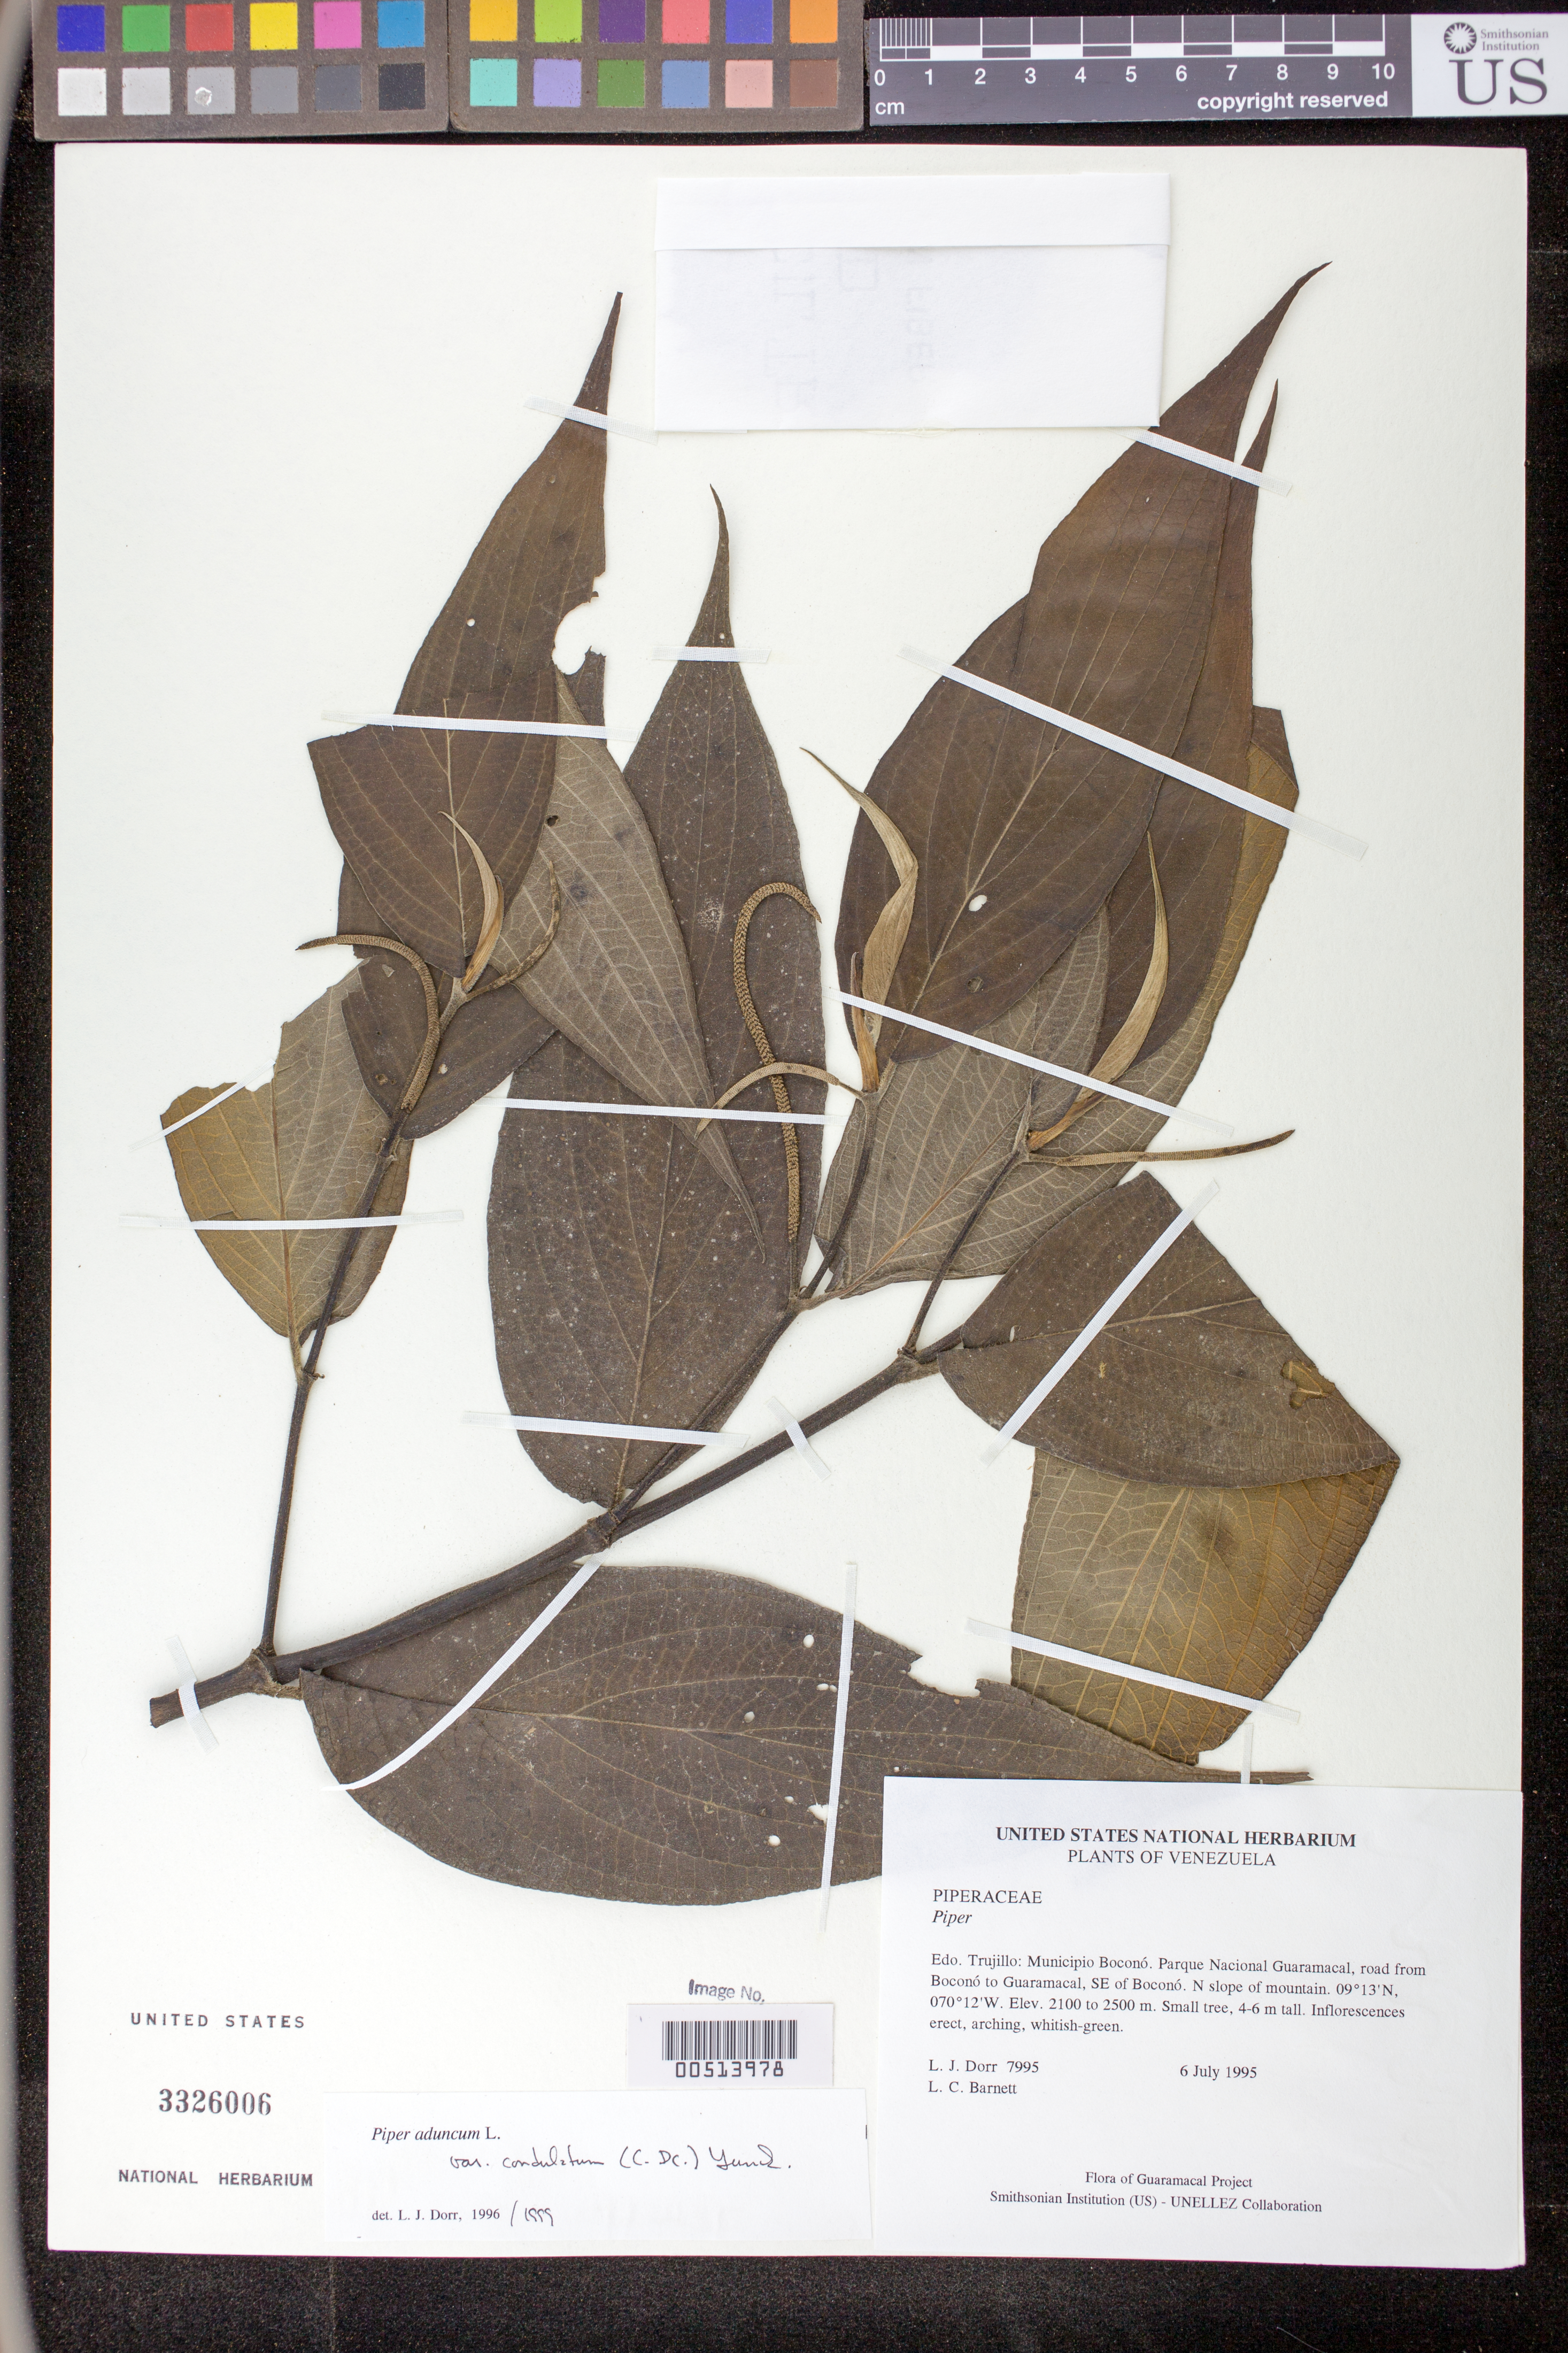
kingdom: Plantae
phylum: Tracheophyta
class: Magnoliopsida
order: Piperales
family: Piperaceae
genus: Piper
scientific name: Piper aduncum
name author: L.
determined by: Dorr, L. J., (BOT), Smithsonian Institution - National Museum of Natural History (UNITED STATES)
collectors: L. J. Dorr & L. C. Barnett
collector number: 7995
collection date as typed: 06 Jul 1995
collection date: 1995-07-06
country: Venezuela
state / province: Trujillo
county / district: Boconó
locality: Parque Nacional Guaramacal, road from Boconó to Guaramacal, SE of Boconó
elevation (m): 2100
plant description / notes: F, HUA, MO, PORT, US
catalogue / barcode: US 3326006